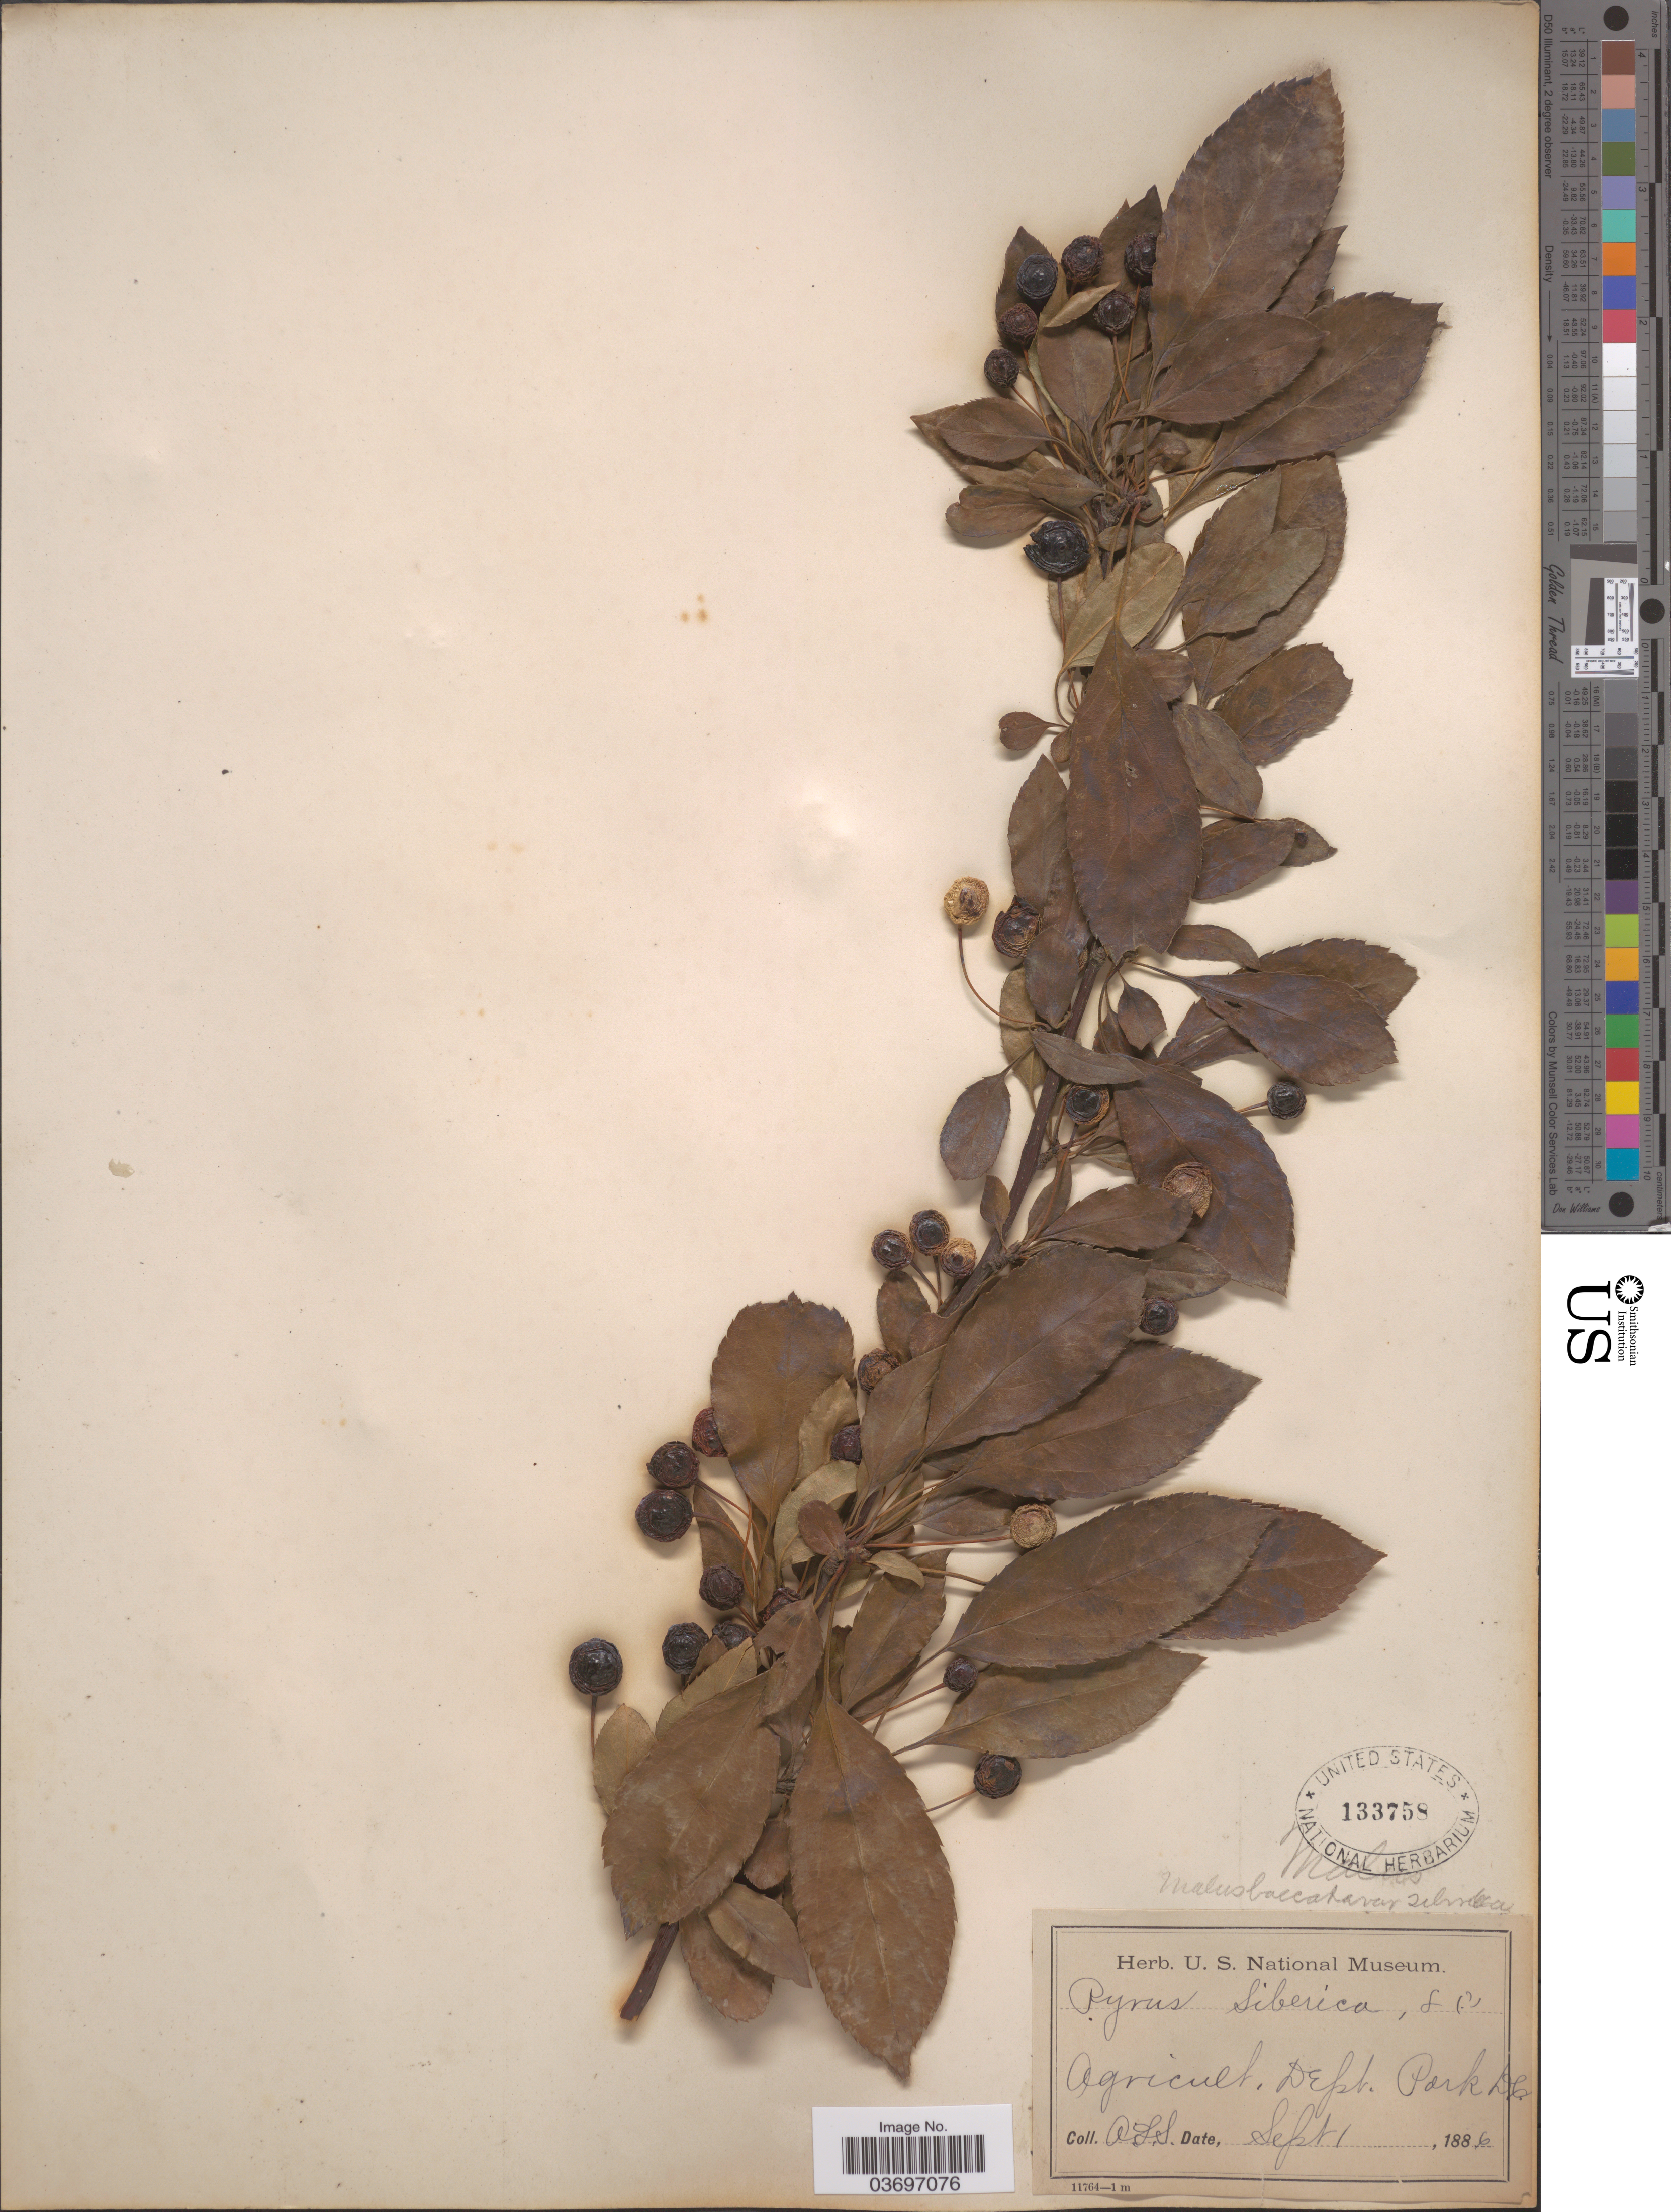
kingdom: Plantae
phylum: Tracheophyta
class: Magnoliopsida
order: Rosales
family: Rosaceae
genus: Malus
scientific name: Malus baccata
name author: (L.) Borkh.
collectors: A. L. S.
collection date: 1886-09-01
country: United States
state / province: District of Columbia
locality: Agricult. Dept. Park.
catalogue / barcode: US 133758